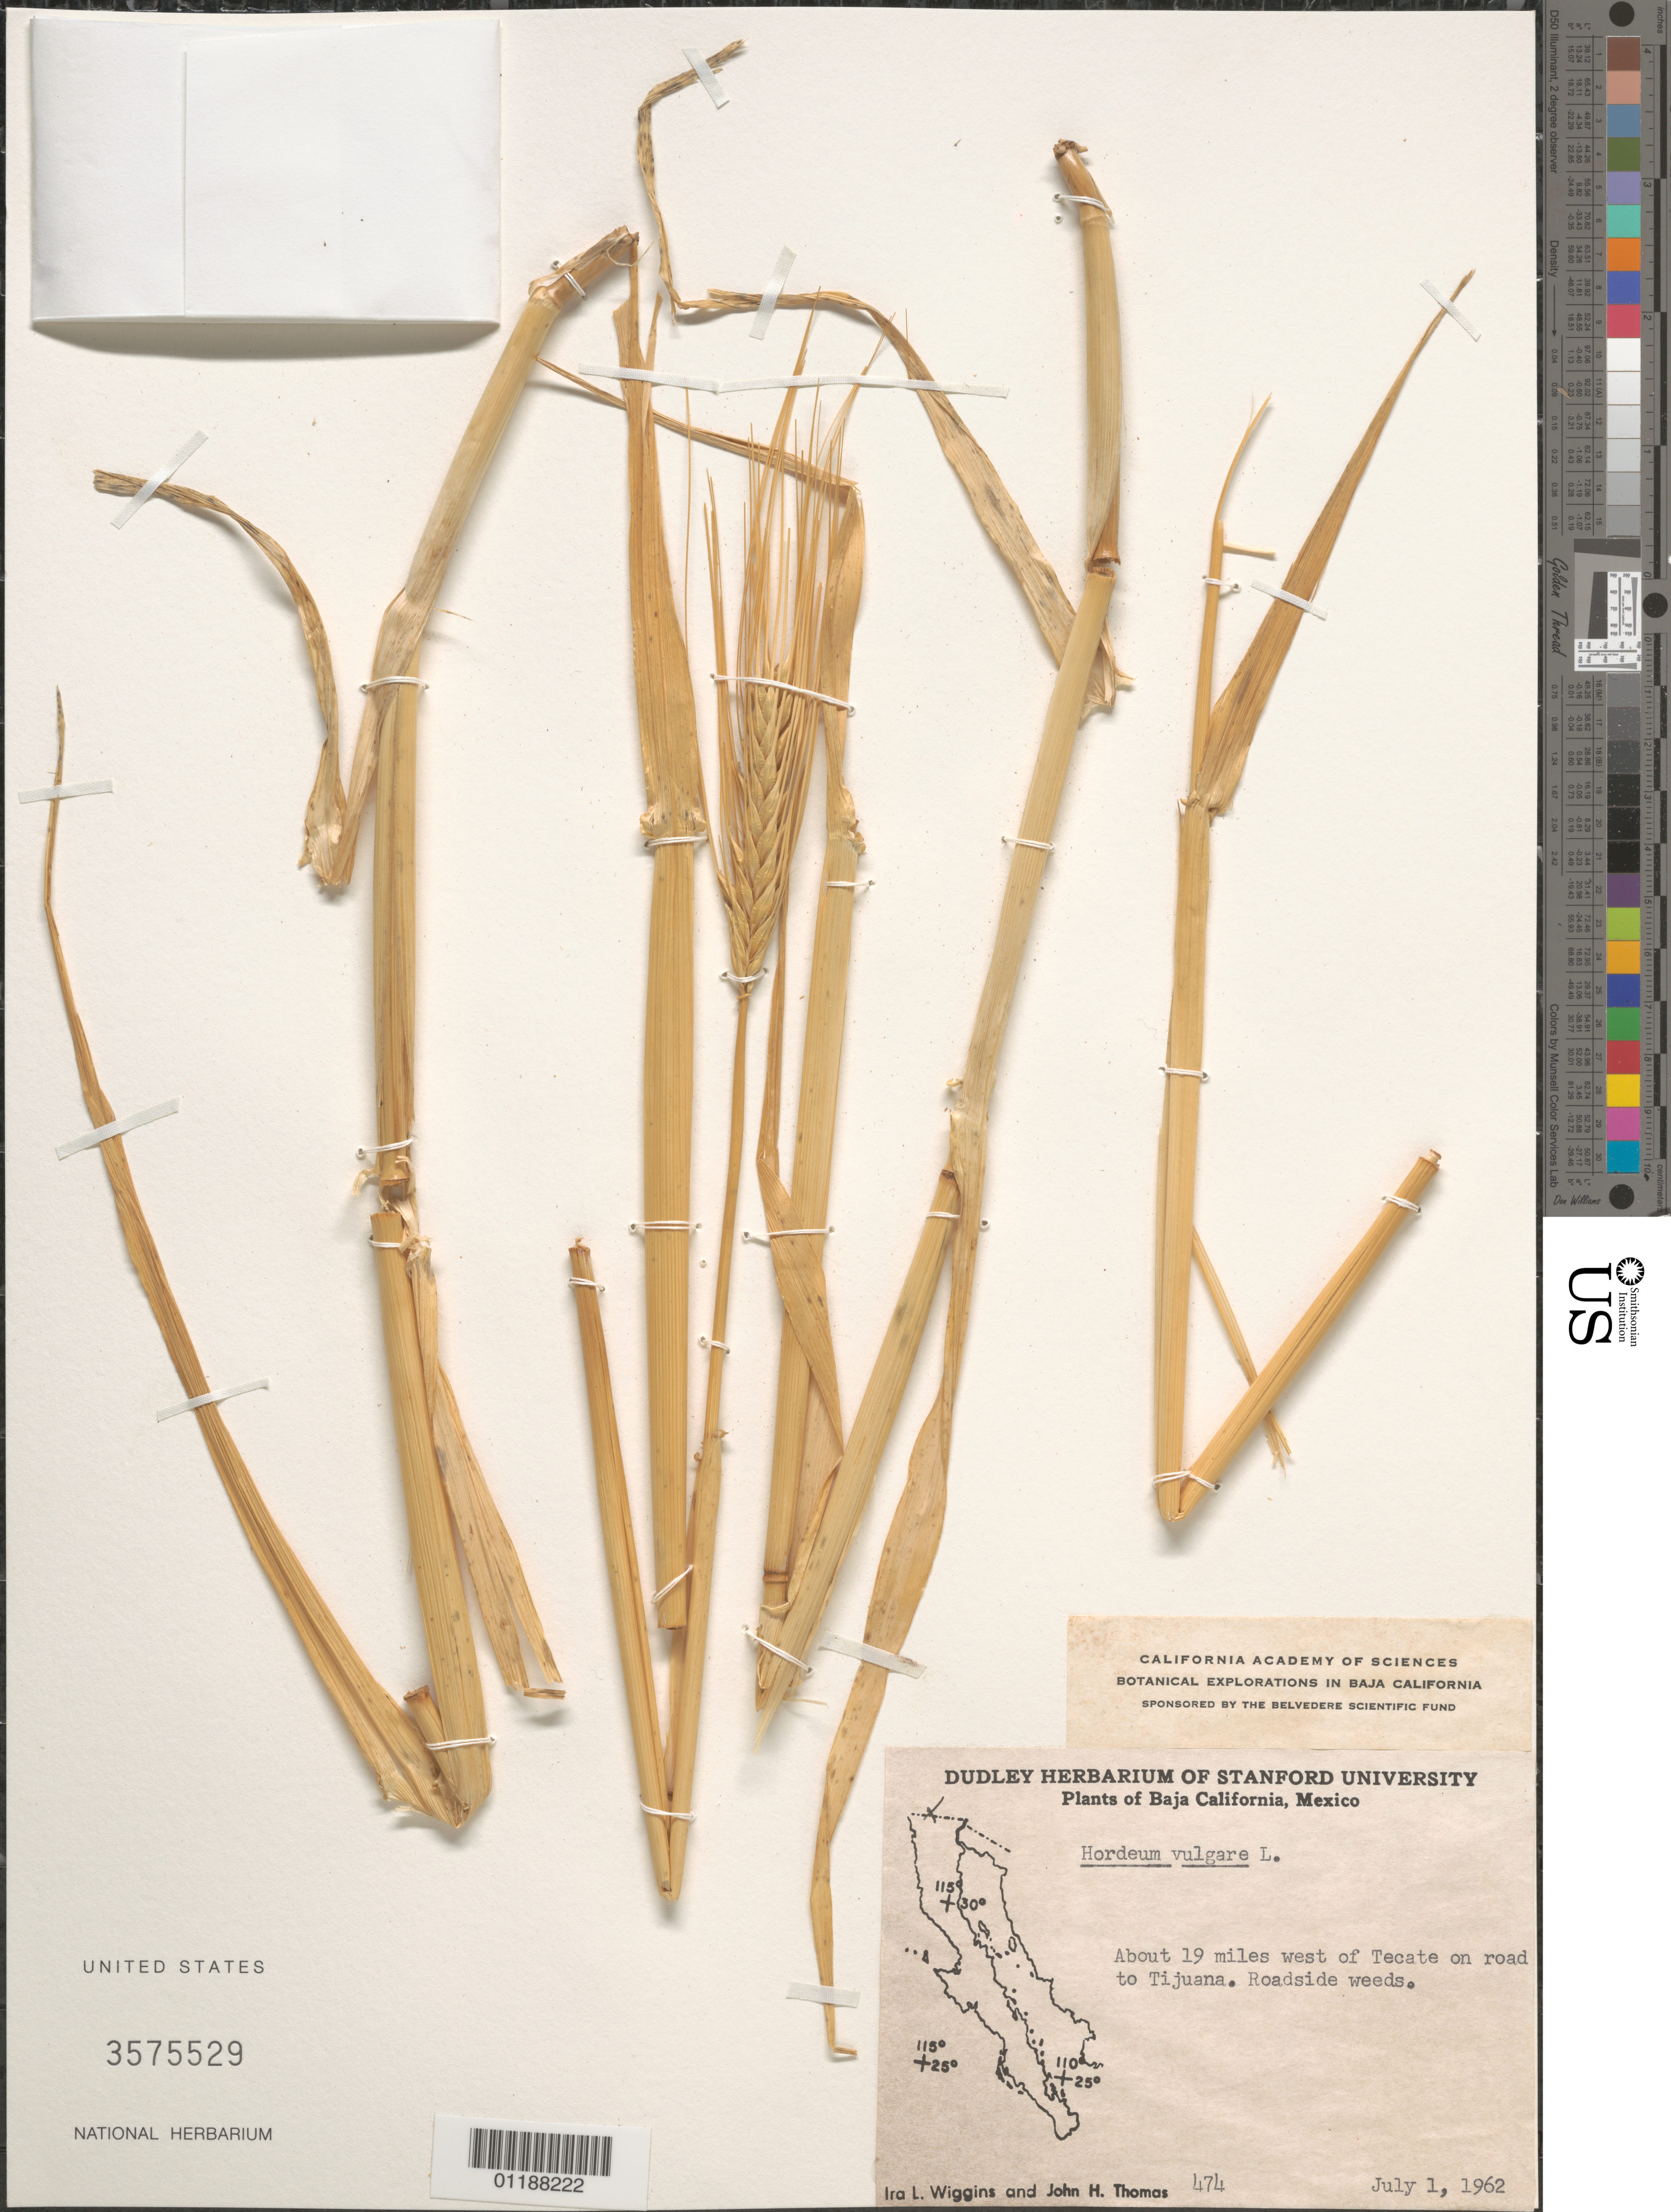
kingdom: Plantae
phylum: Tracheophyta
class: Liliopsida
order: Poales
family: Poaceae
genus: Hordeum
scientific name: Hordeum vulgare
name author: L.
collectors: I. L. Wiggins & J. H. Thomas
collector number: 474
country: Mexico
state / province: Baja California Norte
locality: W of Tecate on road to Tijuana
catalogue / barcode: US 3575529